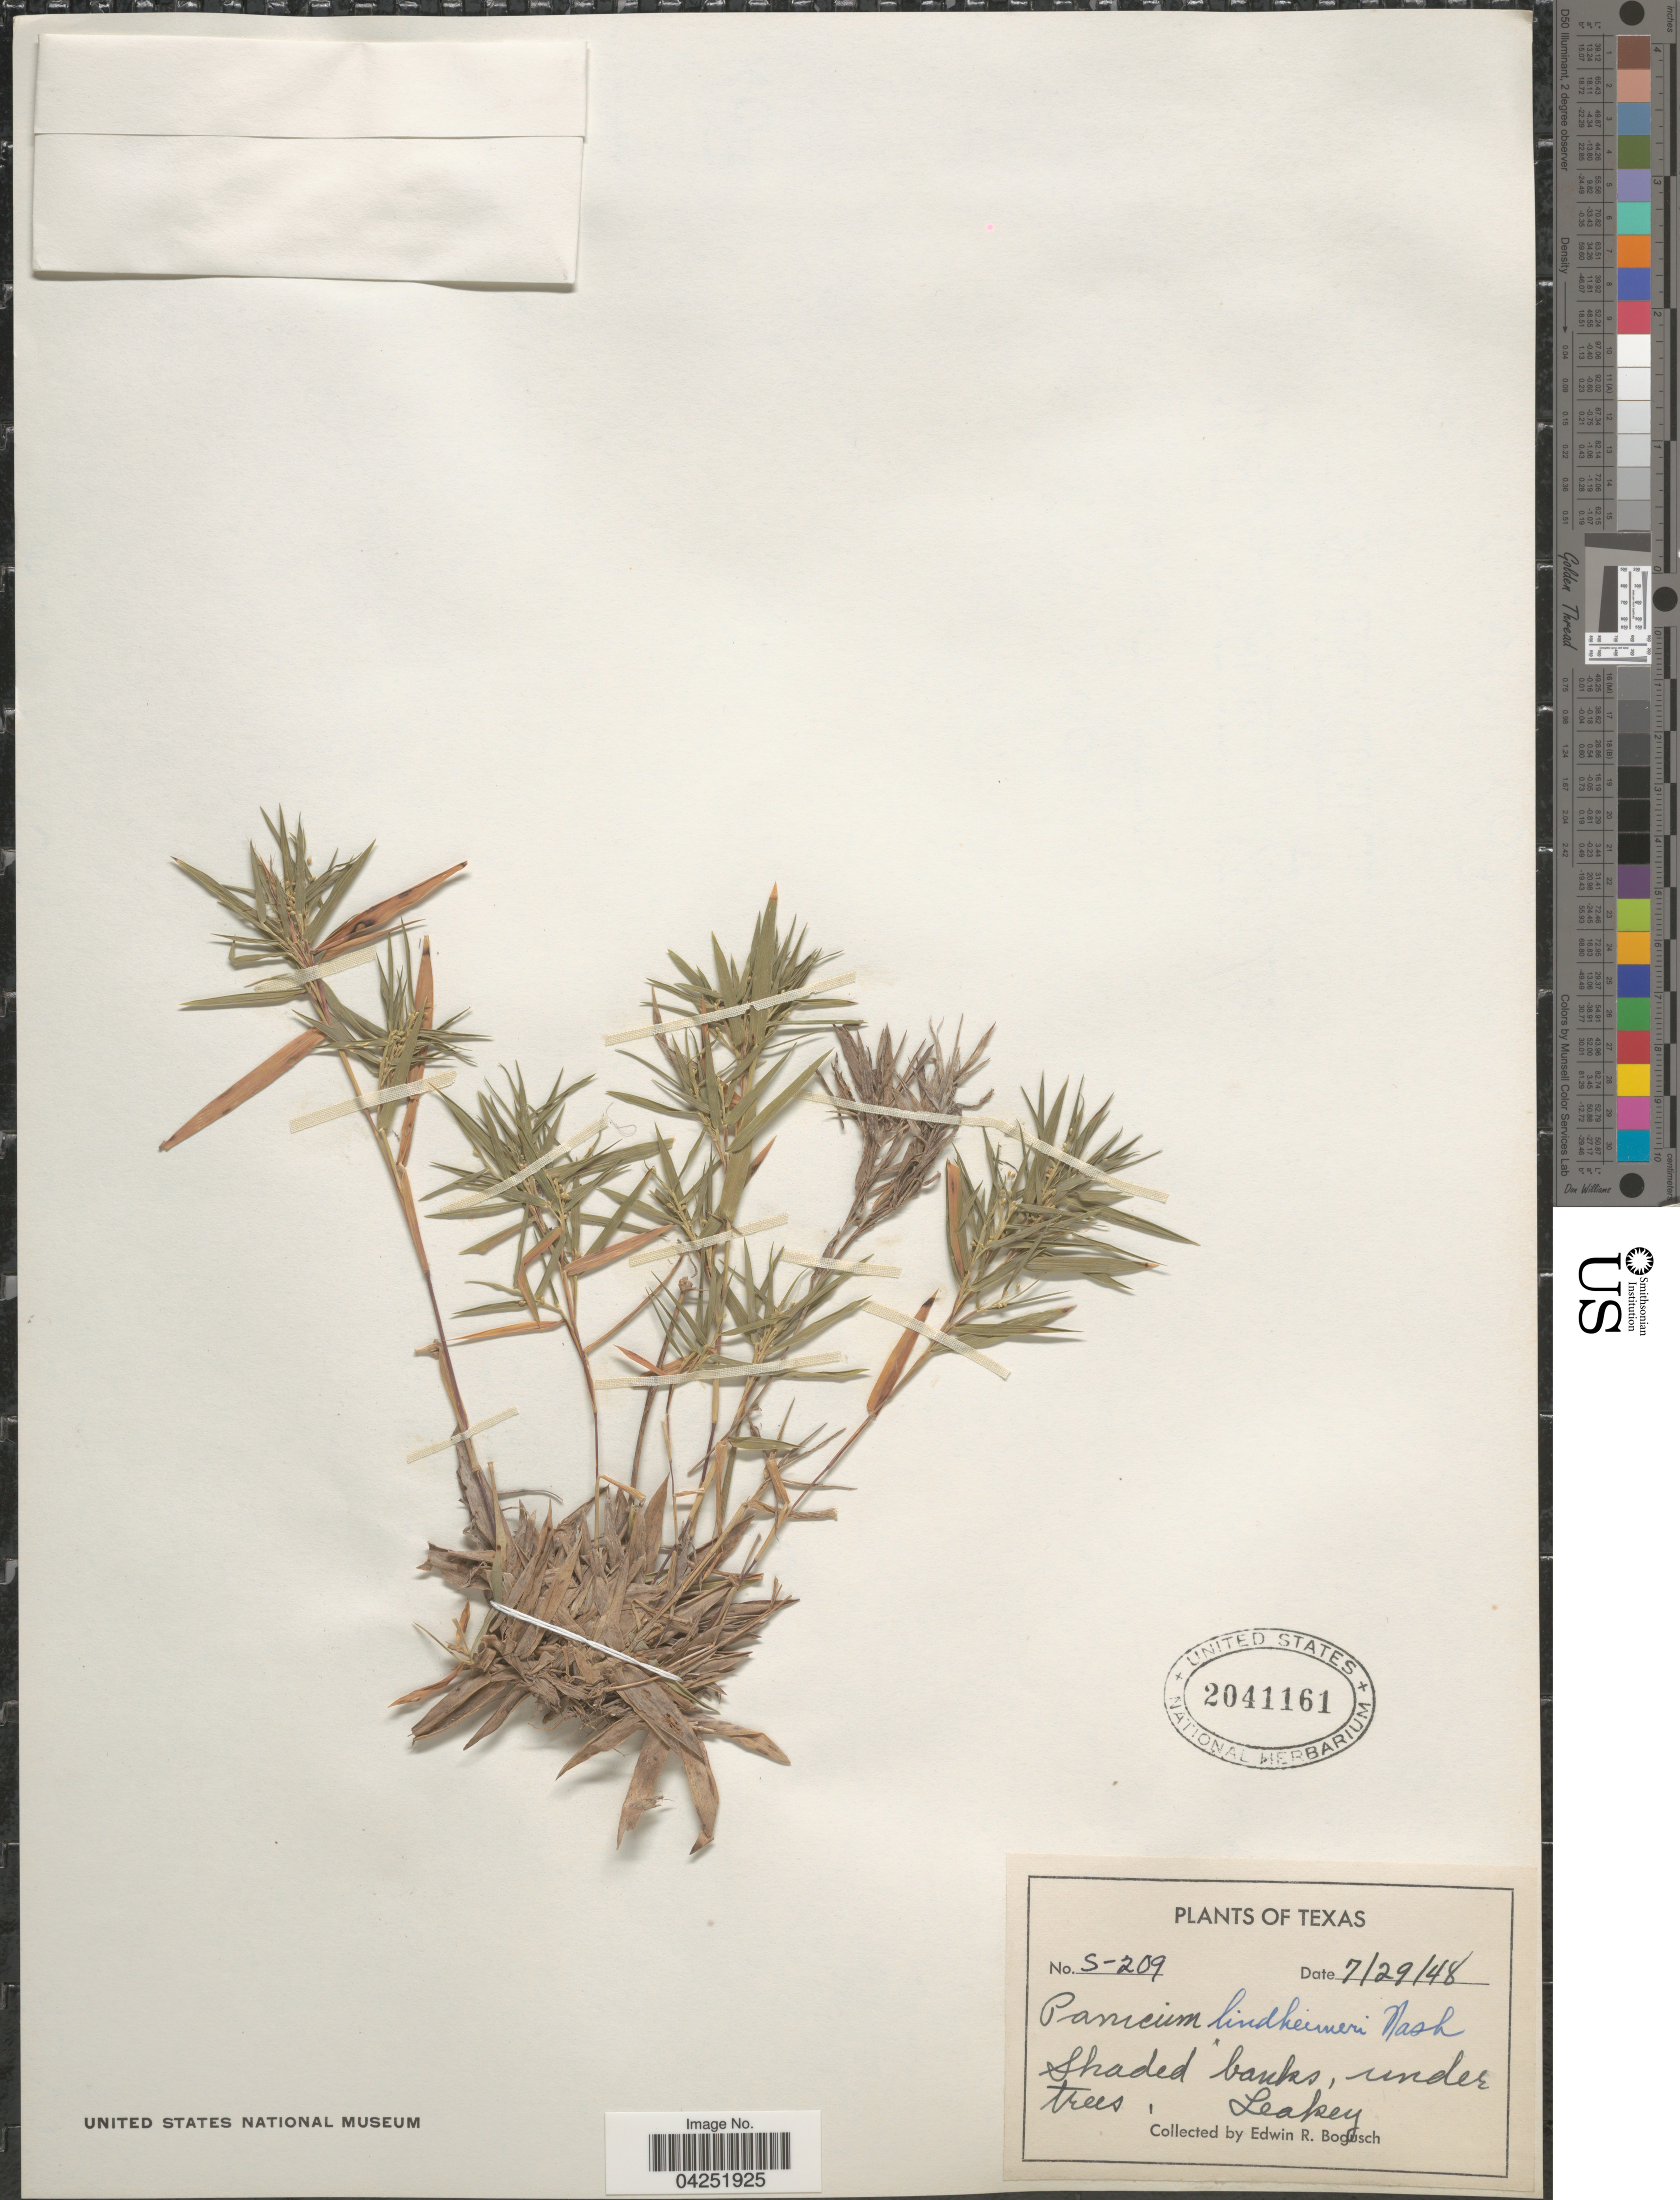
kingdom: Plantae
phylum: Tracheophyta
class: Liliopsida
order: Poales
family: Poaceae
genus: Dichanthelium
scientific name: Dichanthelium acuminatum var. lindheimeri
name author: (Nash) Gould & C.A. Clark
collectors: E. Bogusch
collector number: S-209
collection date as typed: Transcribed d/m/y: 29/7/48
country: United States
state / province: Texas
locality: Shaded banks, under trees, Leakey.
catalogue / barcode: US 2041161